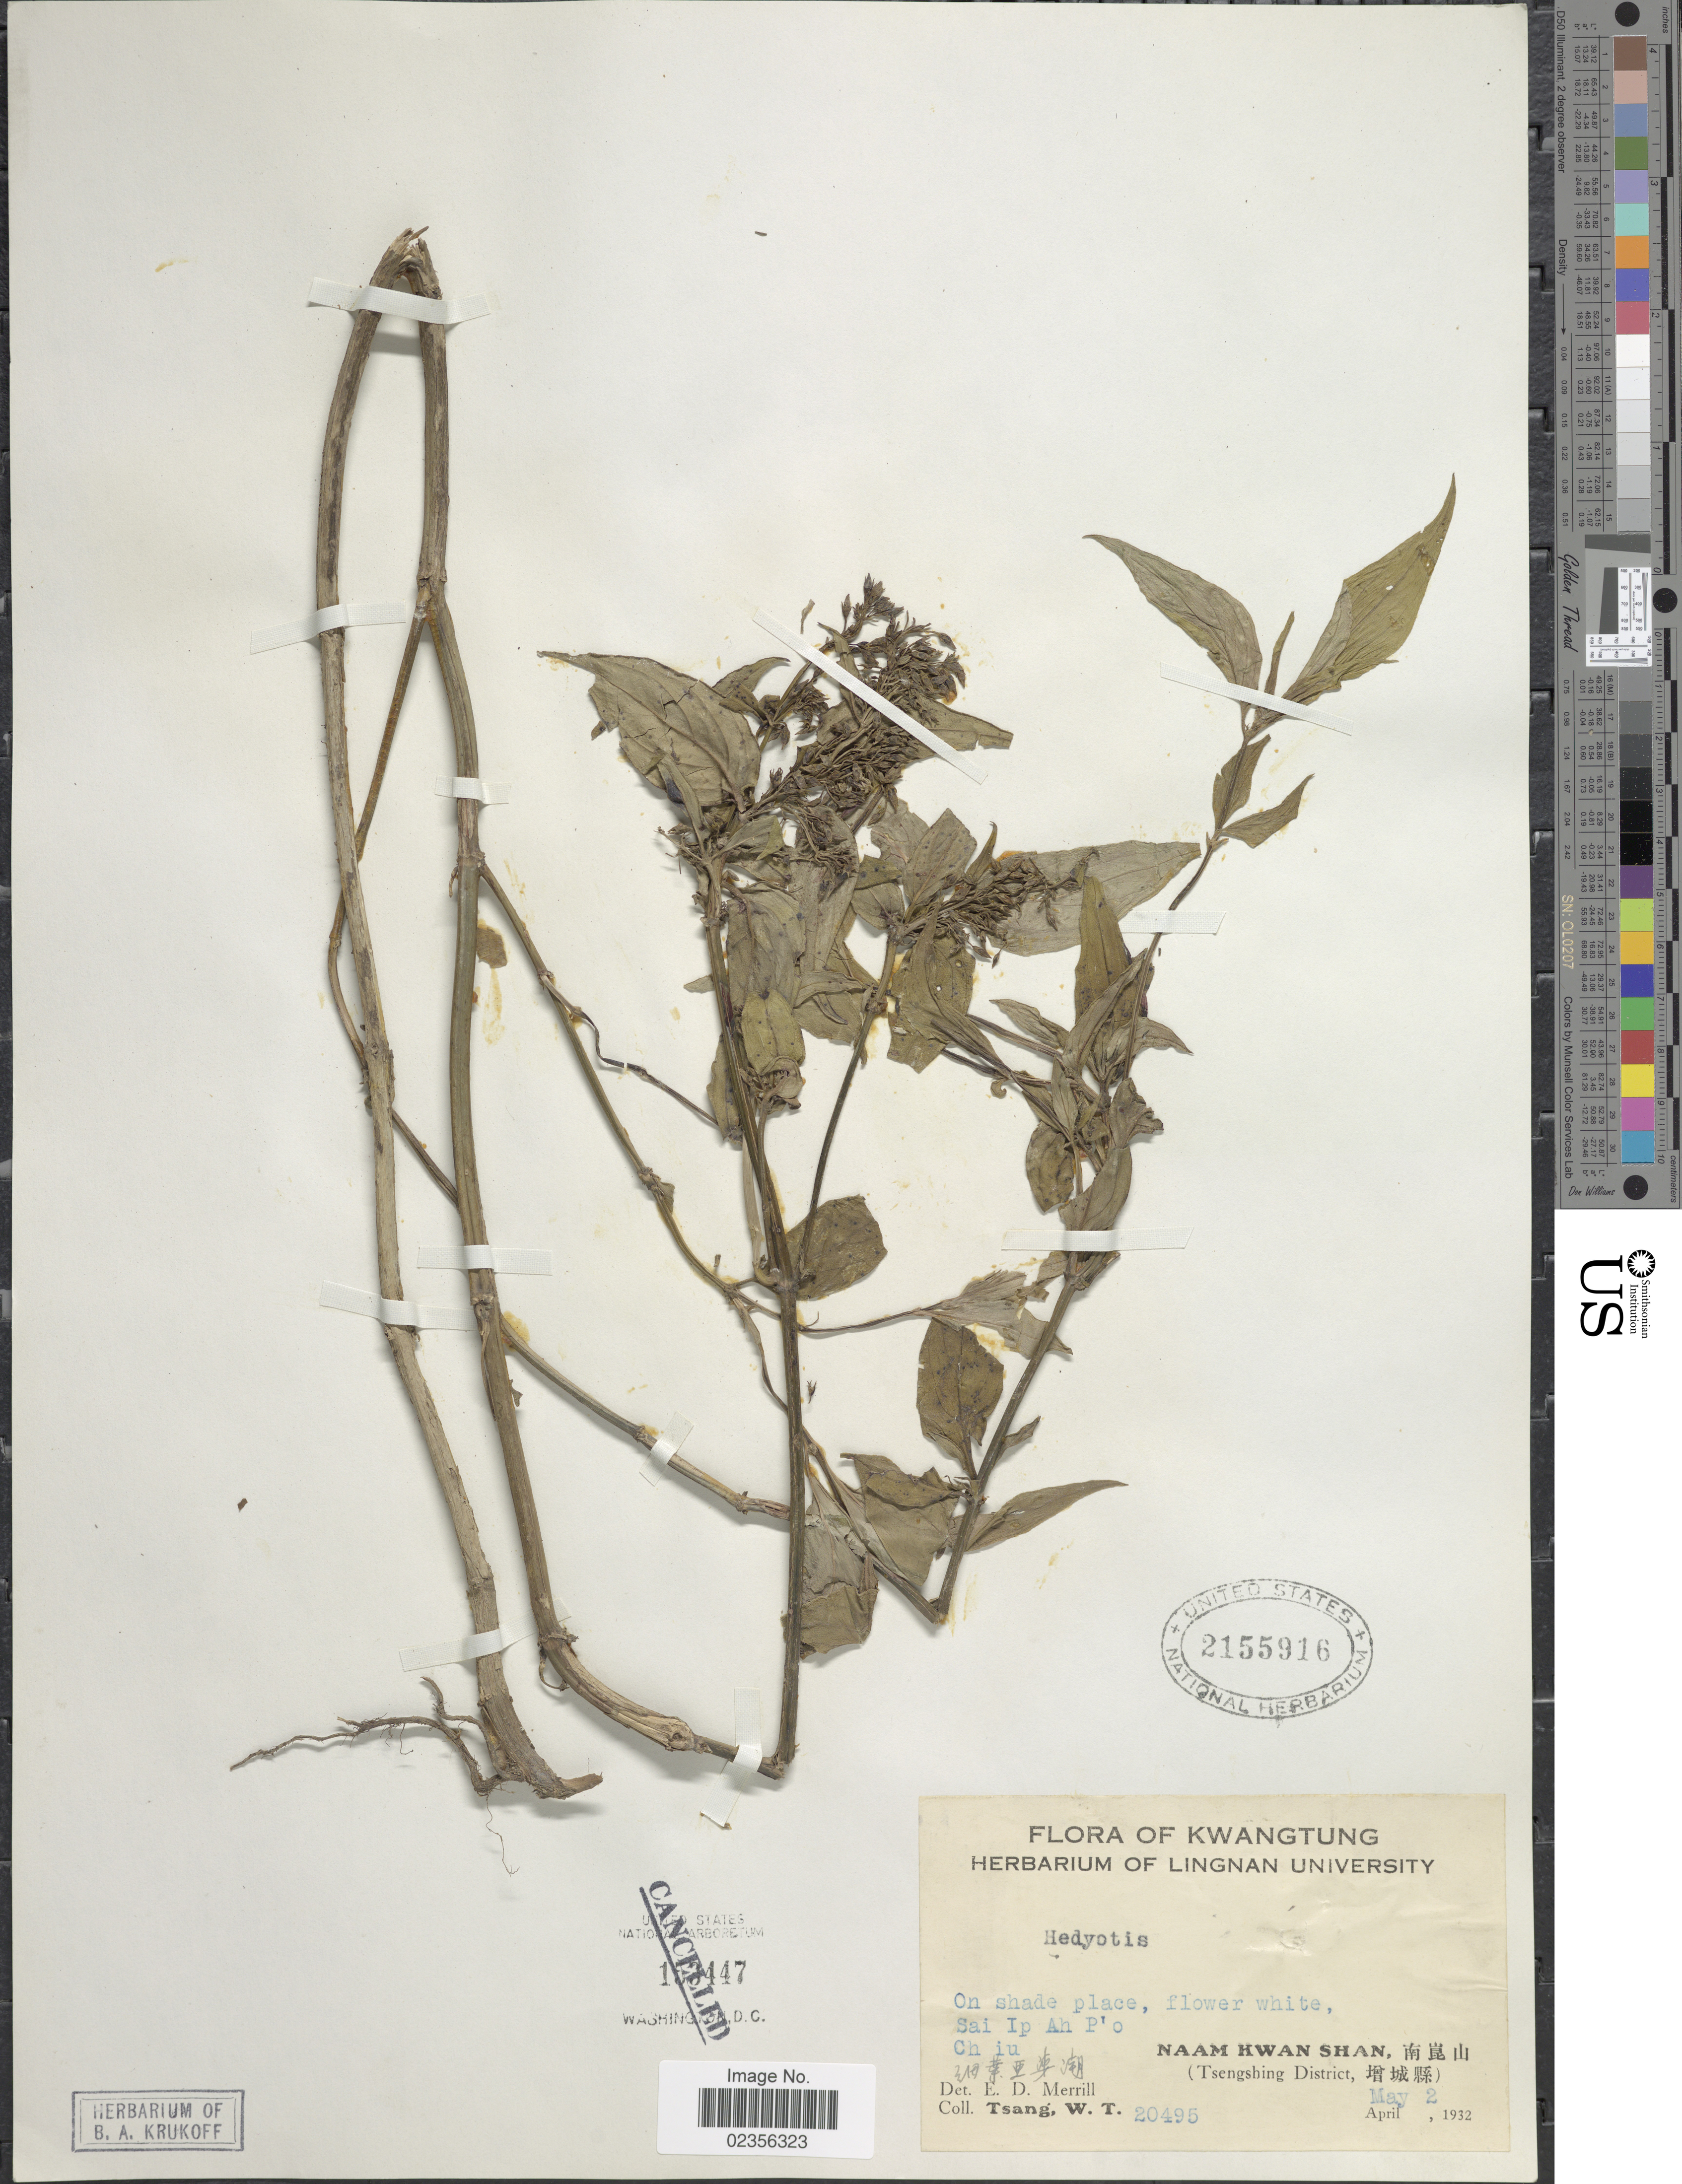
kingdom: Plantae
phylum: Tracheophyta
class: Magnoliopsida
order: Gentianales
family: Rubiaceae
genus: Hedyotis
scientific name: Hedyotis sp.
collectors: W. T. Tsang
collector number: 20495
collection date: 1932-05-02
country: China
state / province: Guangdong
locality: Kwangtung, Naam Kwan Shan, (Tsengsbing District)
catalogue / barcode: US 2155916